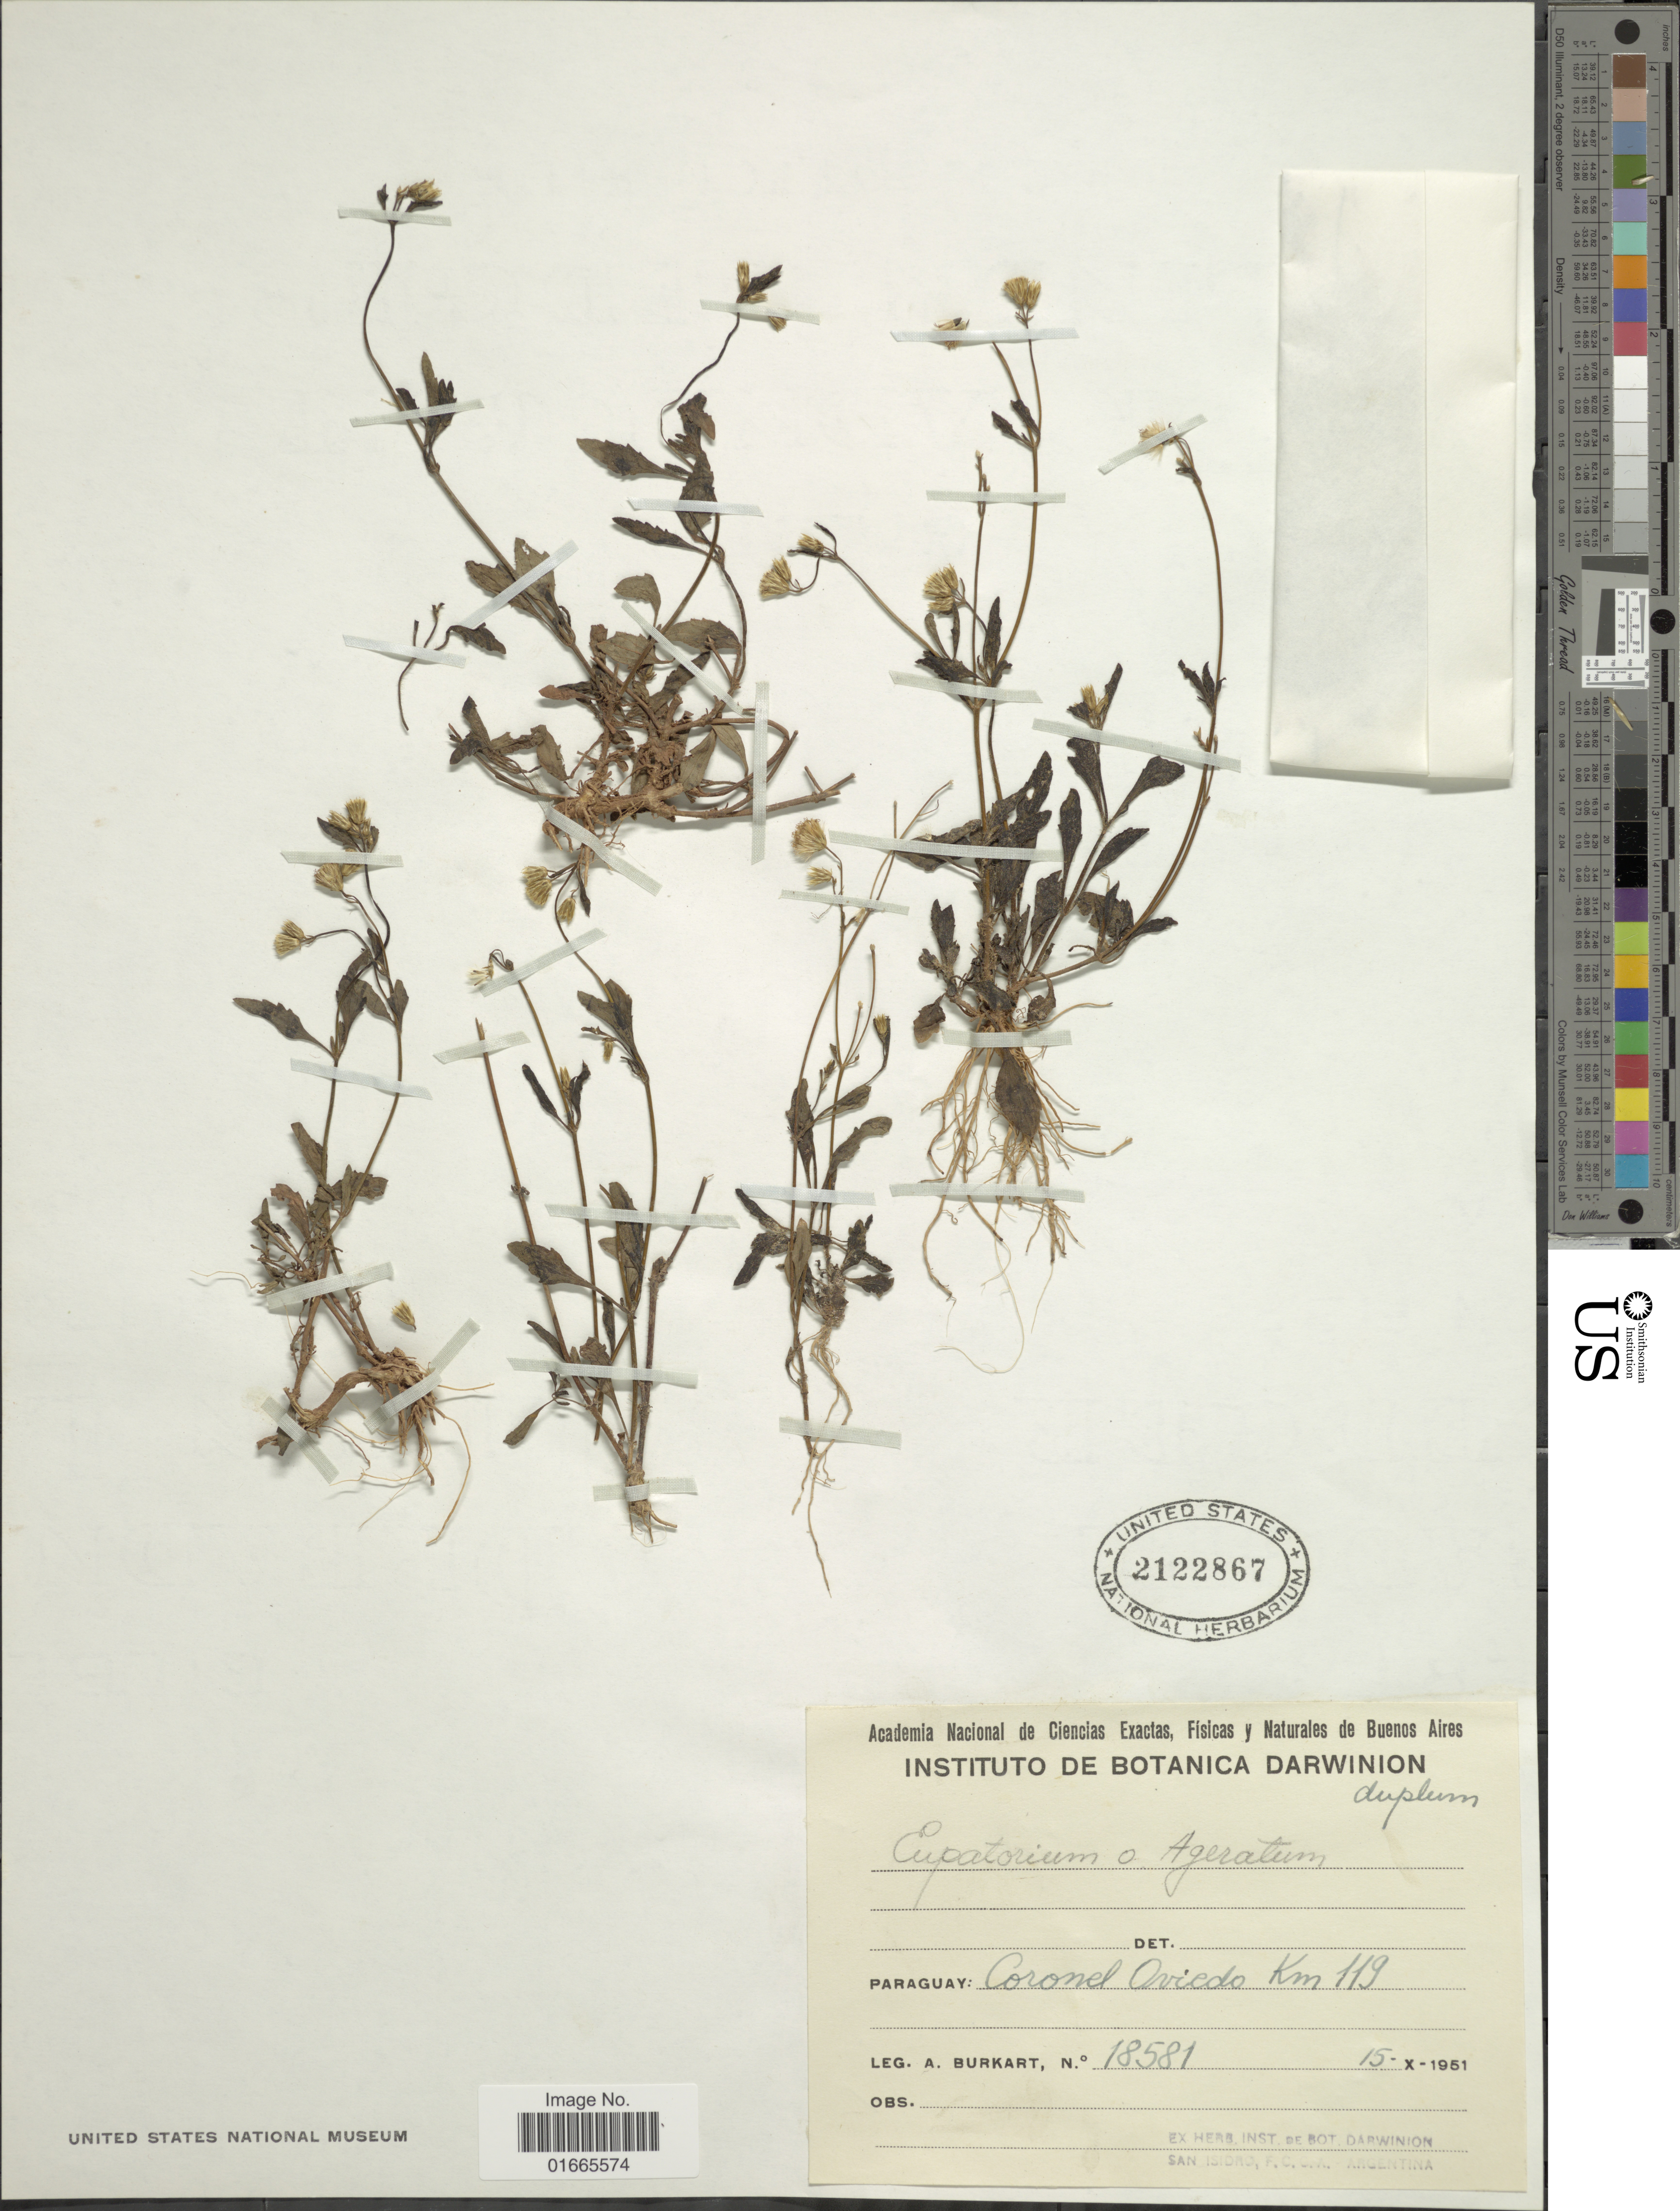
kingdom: Plantae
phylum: Tracheophyta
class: Magnoliopsida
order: Asterales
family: Asteraceae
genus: Praxelis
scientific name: Praxelis ostenii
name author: (B.L. Rob.) R.M. King & H. Rob.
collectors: A. E. Burkart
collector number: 18581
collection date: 1951-10-15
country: Paraguay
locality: Paraguay: Coronel Ovicdo Km119.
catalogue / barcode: US 2122867